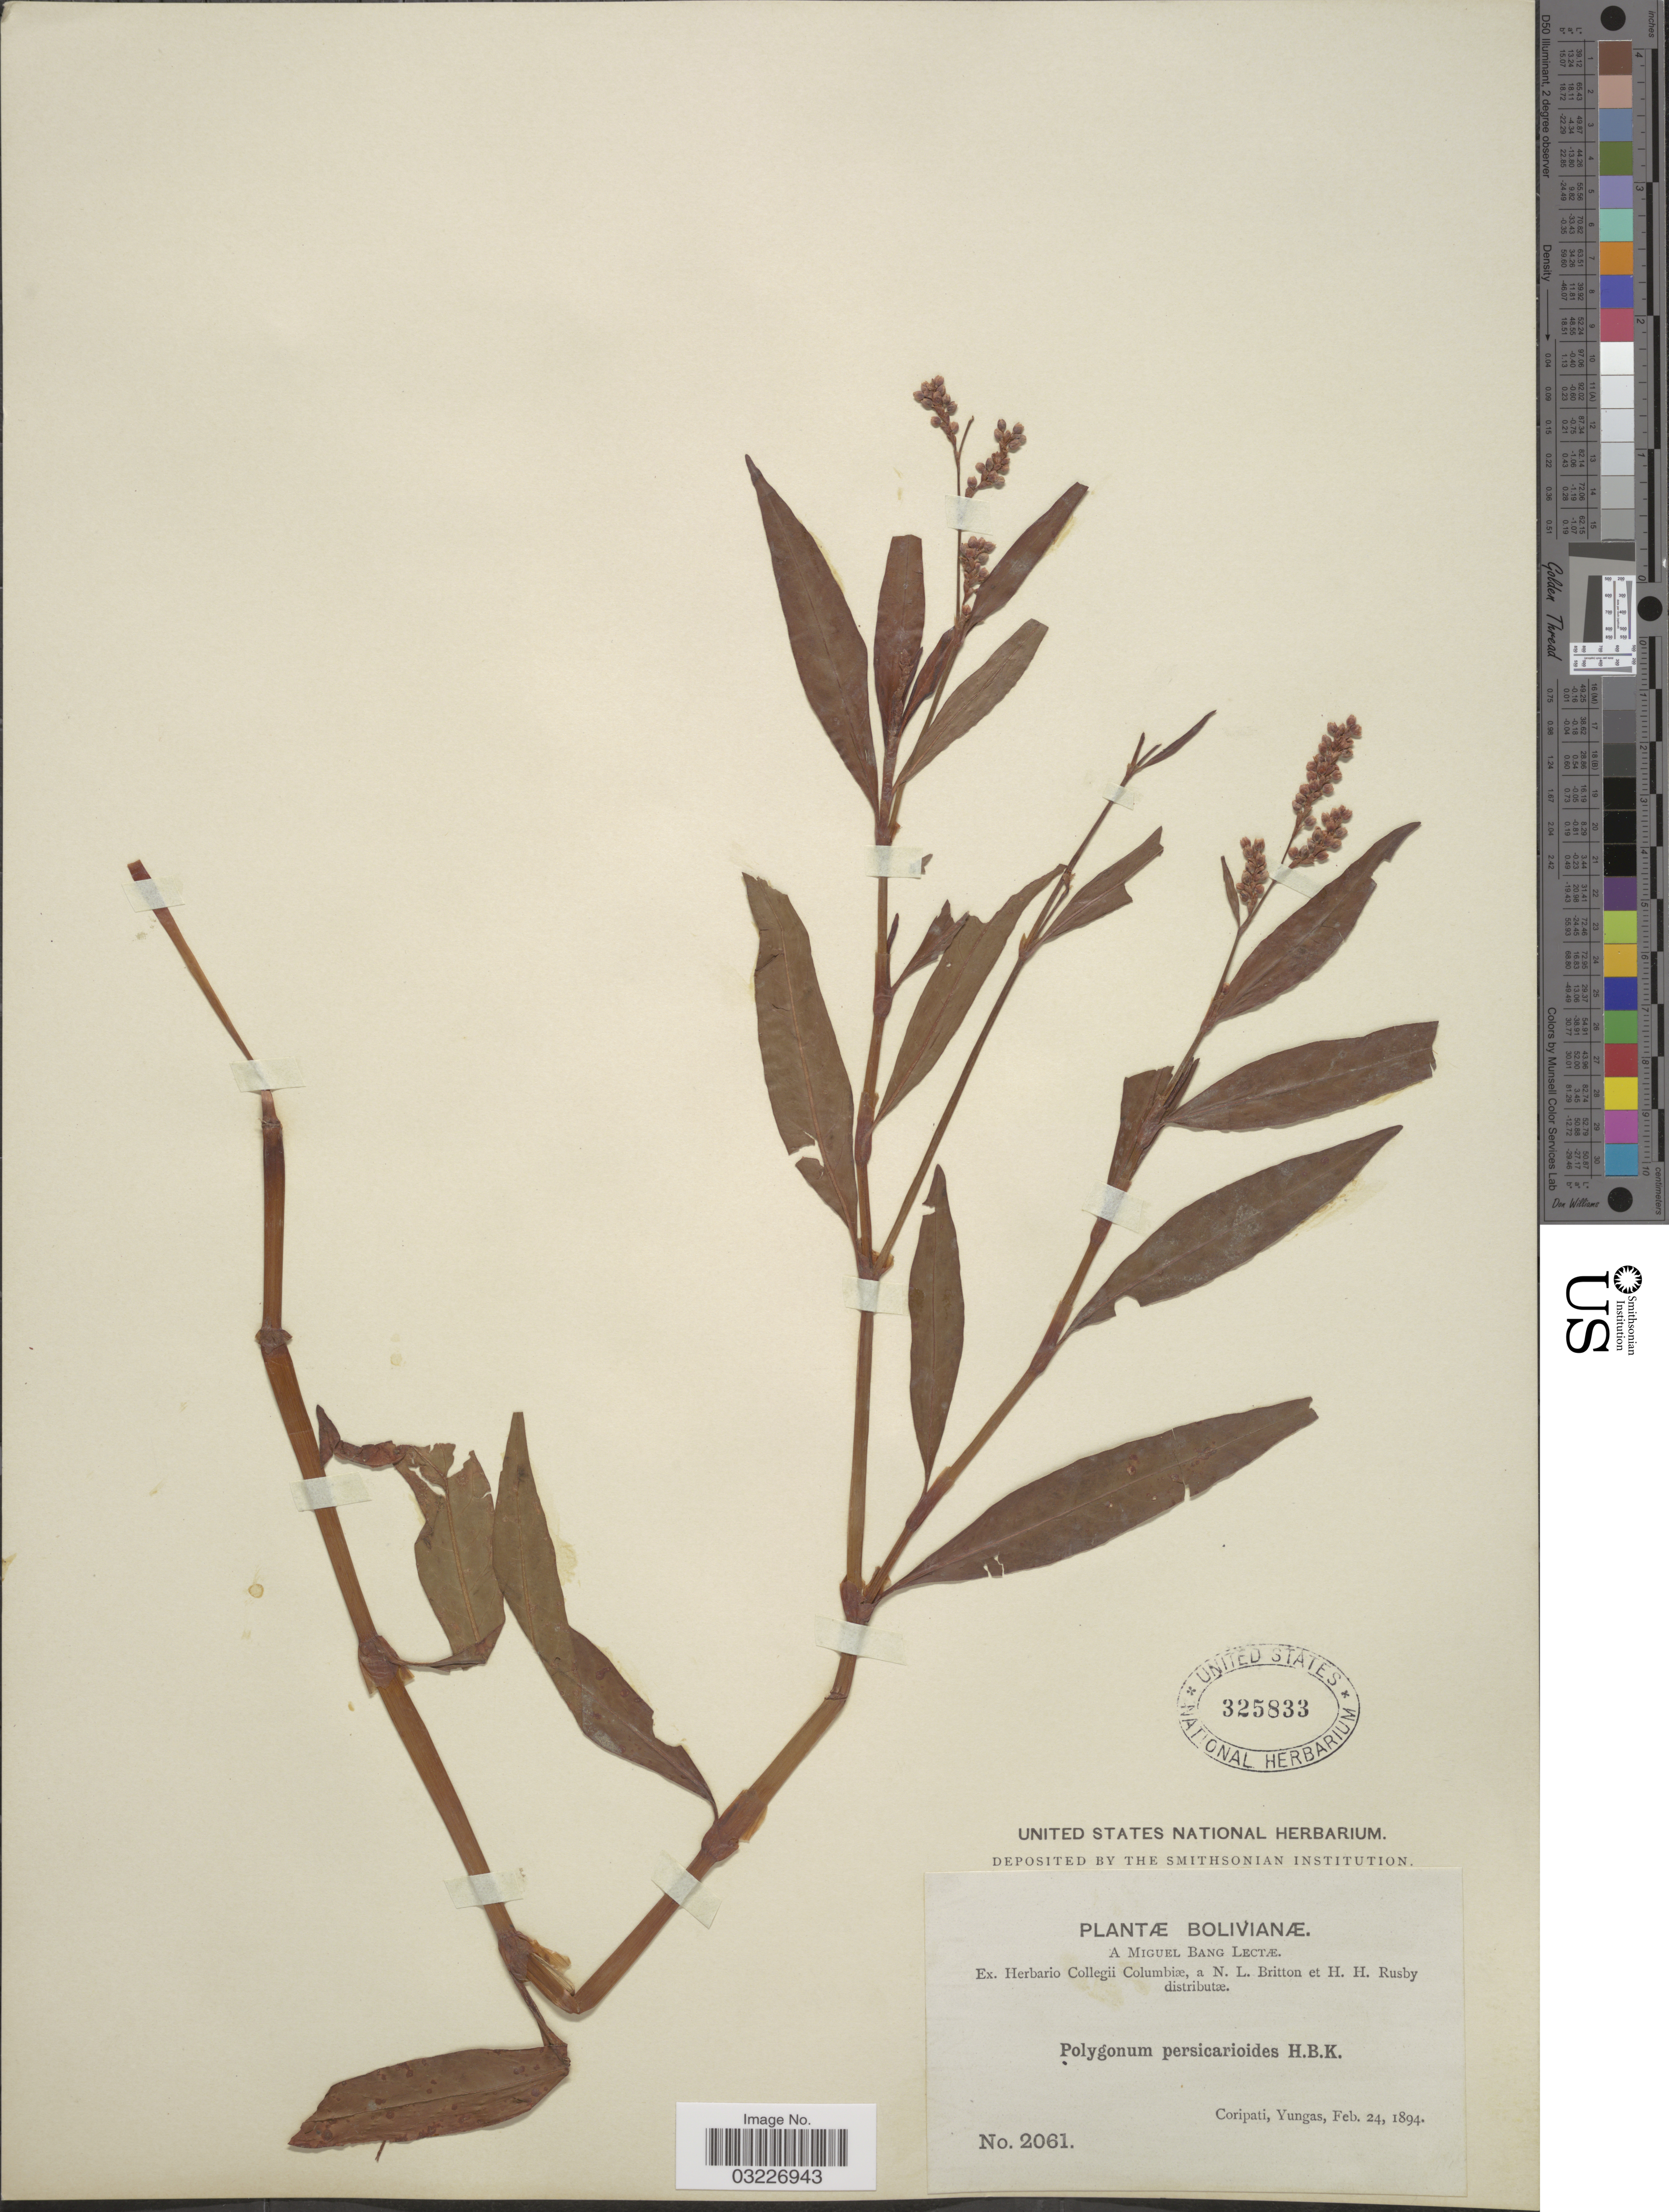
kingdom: Plantae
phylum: Tracheophyta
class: Magnoliopsida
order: Caryophyllales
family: Polygonaceae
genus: Polygonum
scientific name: Polygonum persicarioides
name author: Kunth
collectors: M. Bang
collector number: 2061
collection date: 1894-02-24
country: Bolivia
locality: Coripati, Yungas.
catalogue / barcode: US 325833